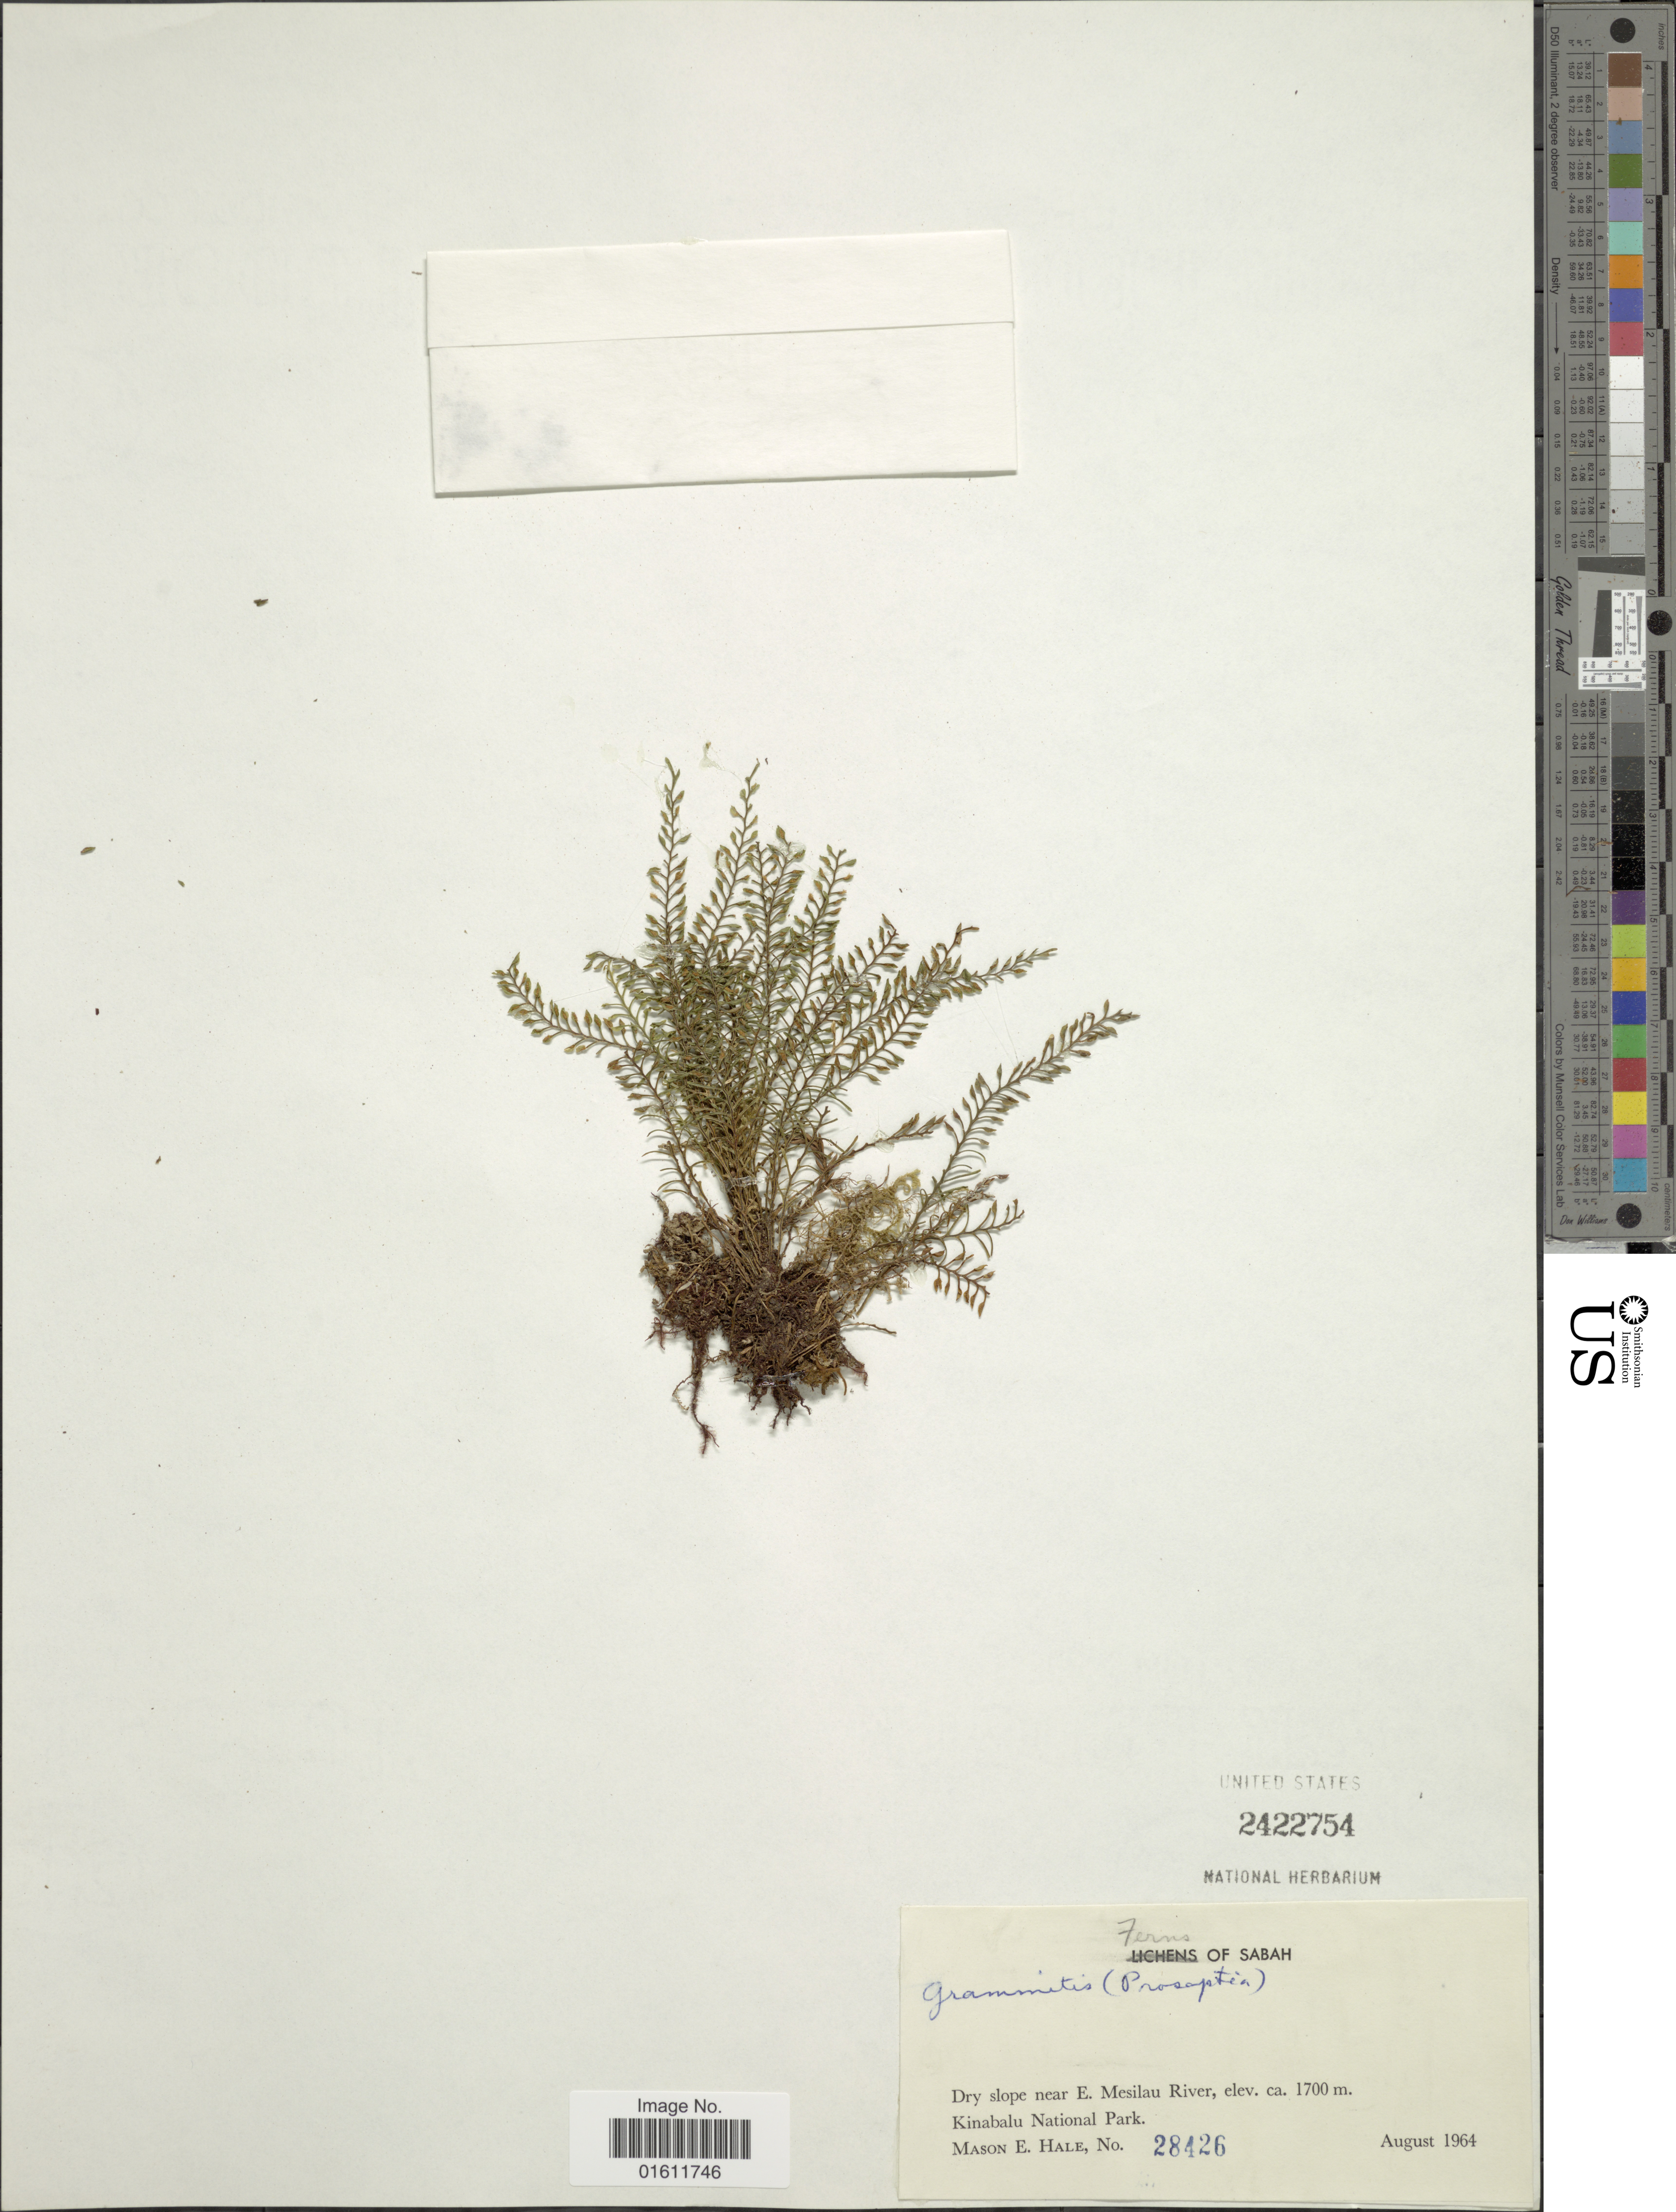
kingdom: Plantae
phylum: Tracheophyta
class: Polypodiopsida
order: Polypodiales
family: Polypodiaceae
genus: Prosaptia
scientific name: Prosaptia sp.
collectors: M. Hale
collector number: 28426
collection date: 1964-08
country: Malaysia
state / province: Sabah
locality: Dry slope near E. Mesilau River, Kinabalu National Park.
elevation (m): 1700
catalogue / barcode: US 2422754